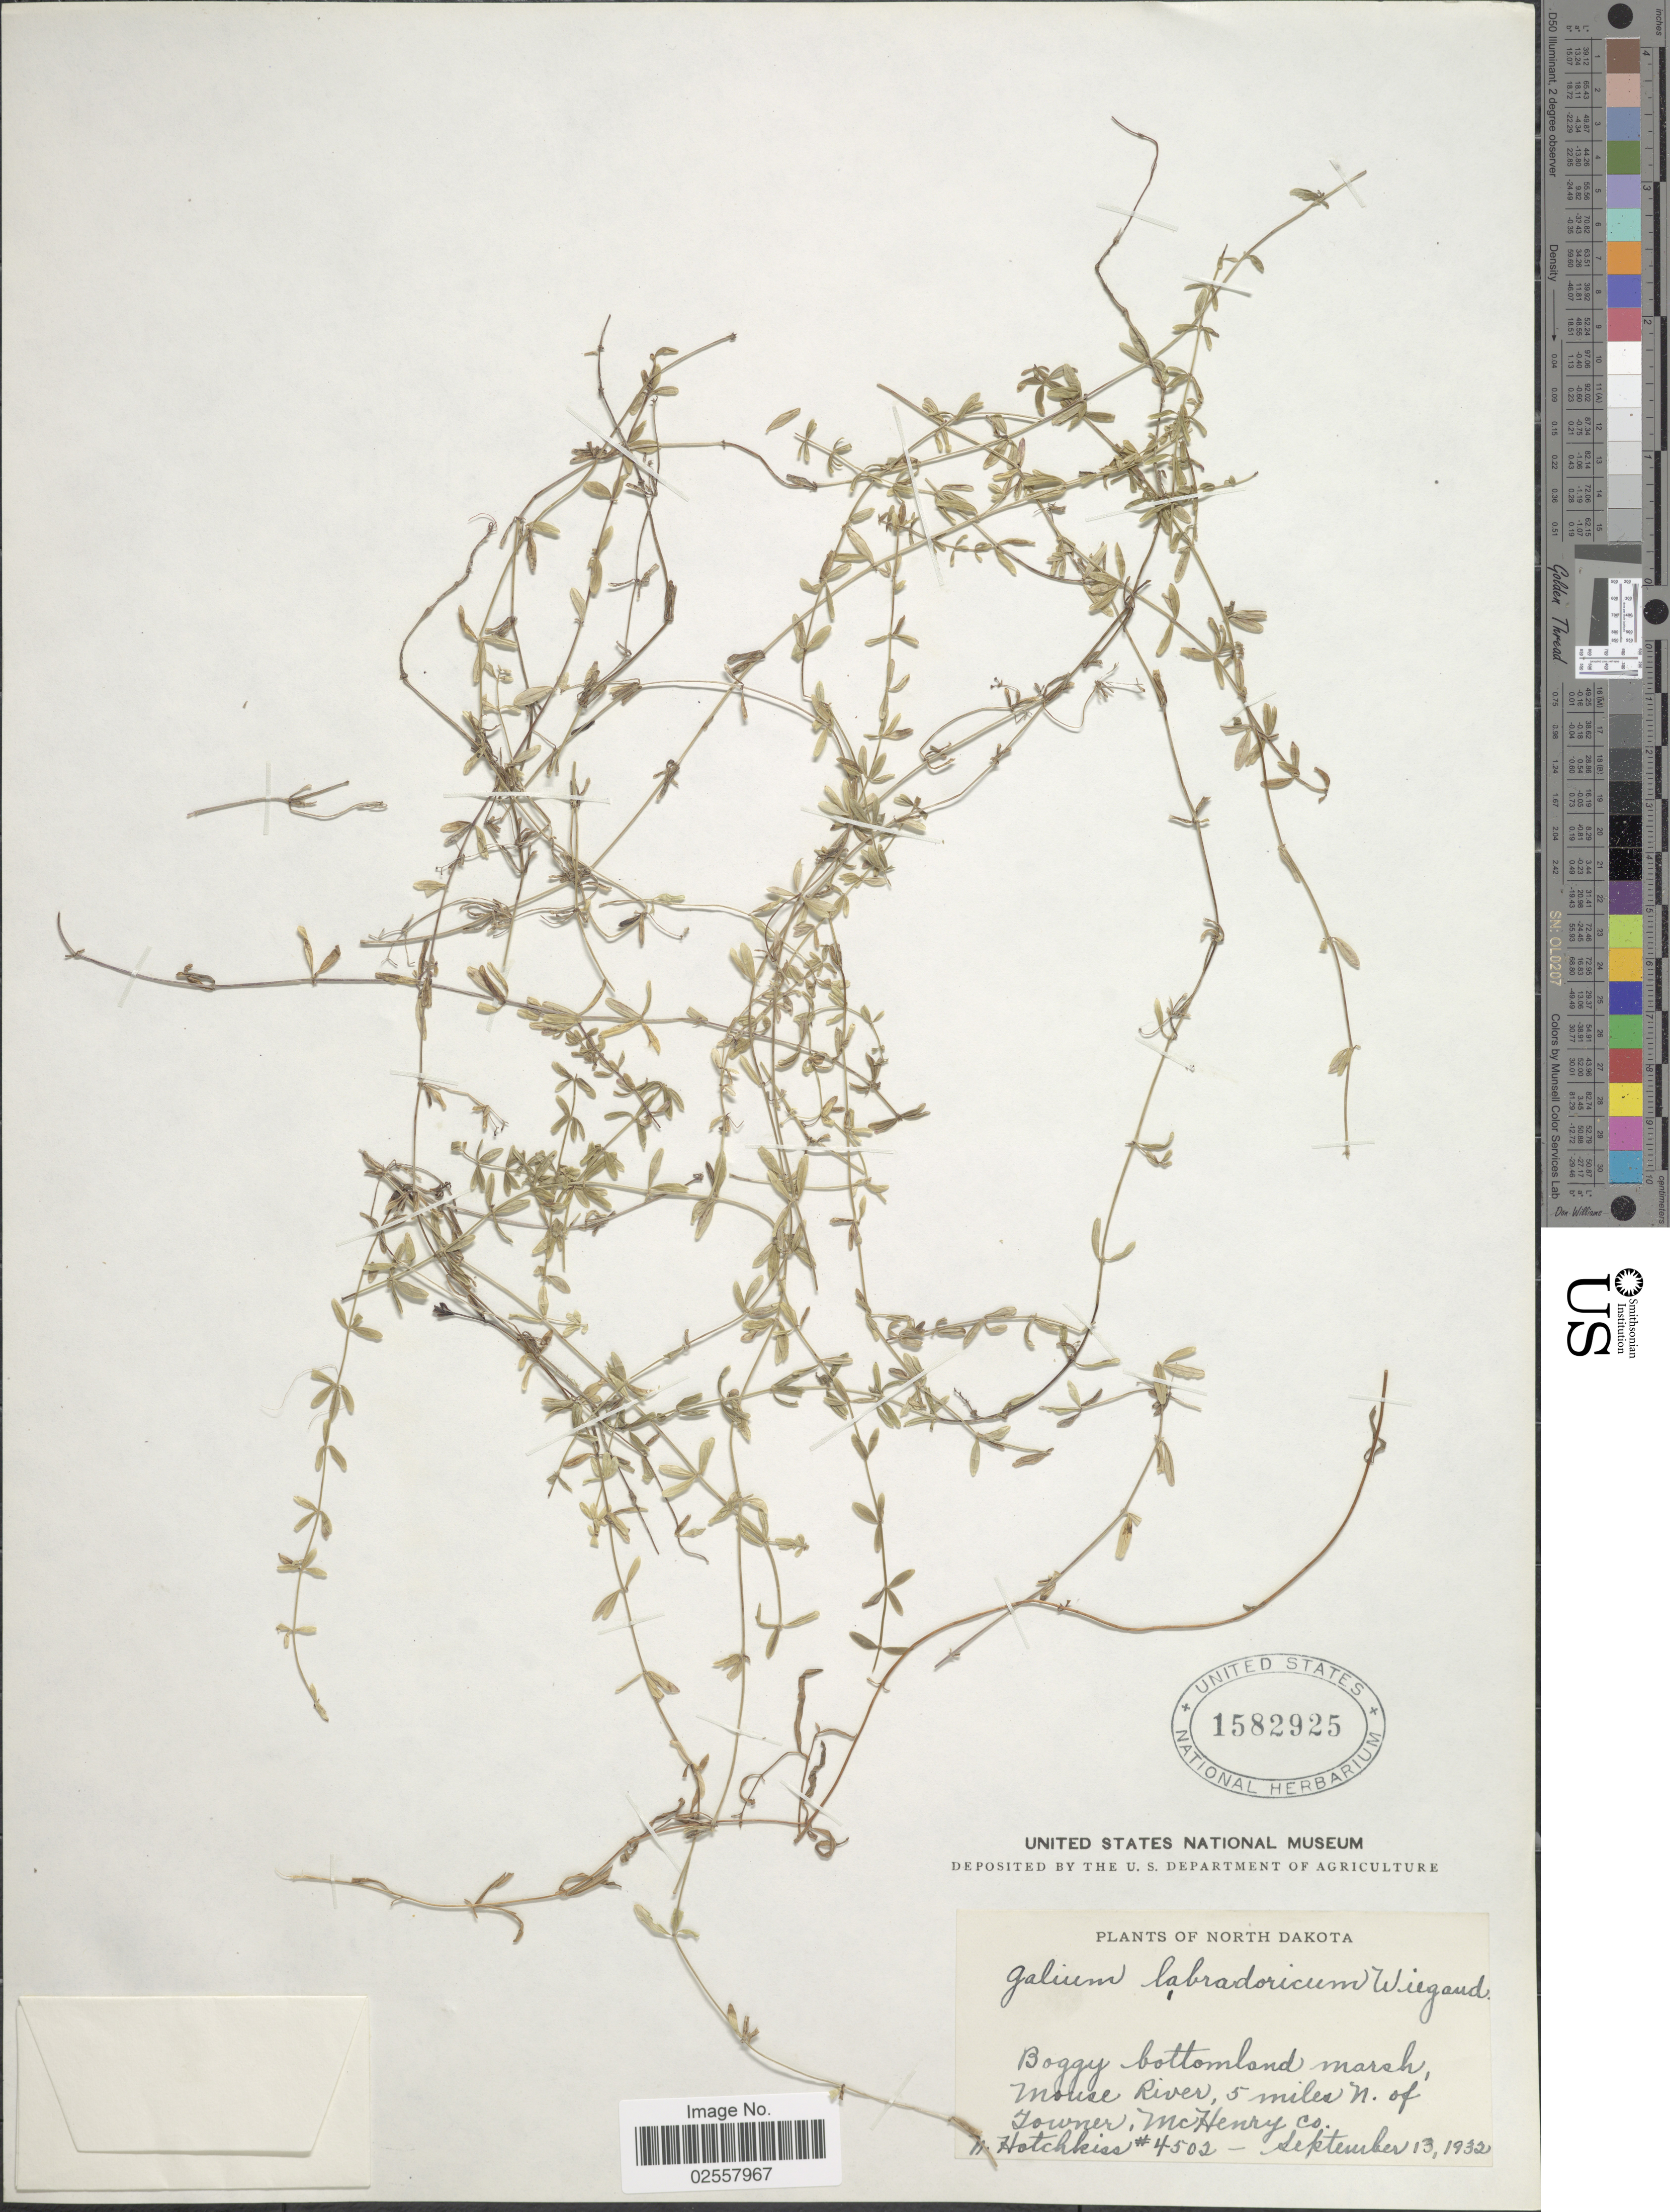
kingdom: Plantae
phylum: Tracheophyta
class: Magnoliopsida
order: Gentianales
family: Rubiaceae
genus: Galium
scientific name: Galium labradoricum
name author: (Wiegand) Wiegand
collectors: N. Hotchkiss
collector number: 4502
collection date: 1932-09-13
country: United States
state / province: North Dakota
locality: Boggy bottomland marsh, Mouse River, 5 miles N. of Towner, McHenry Co.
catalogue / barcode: US 1582925